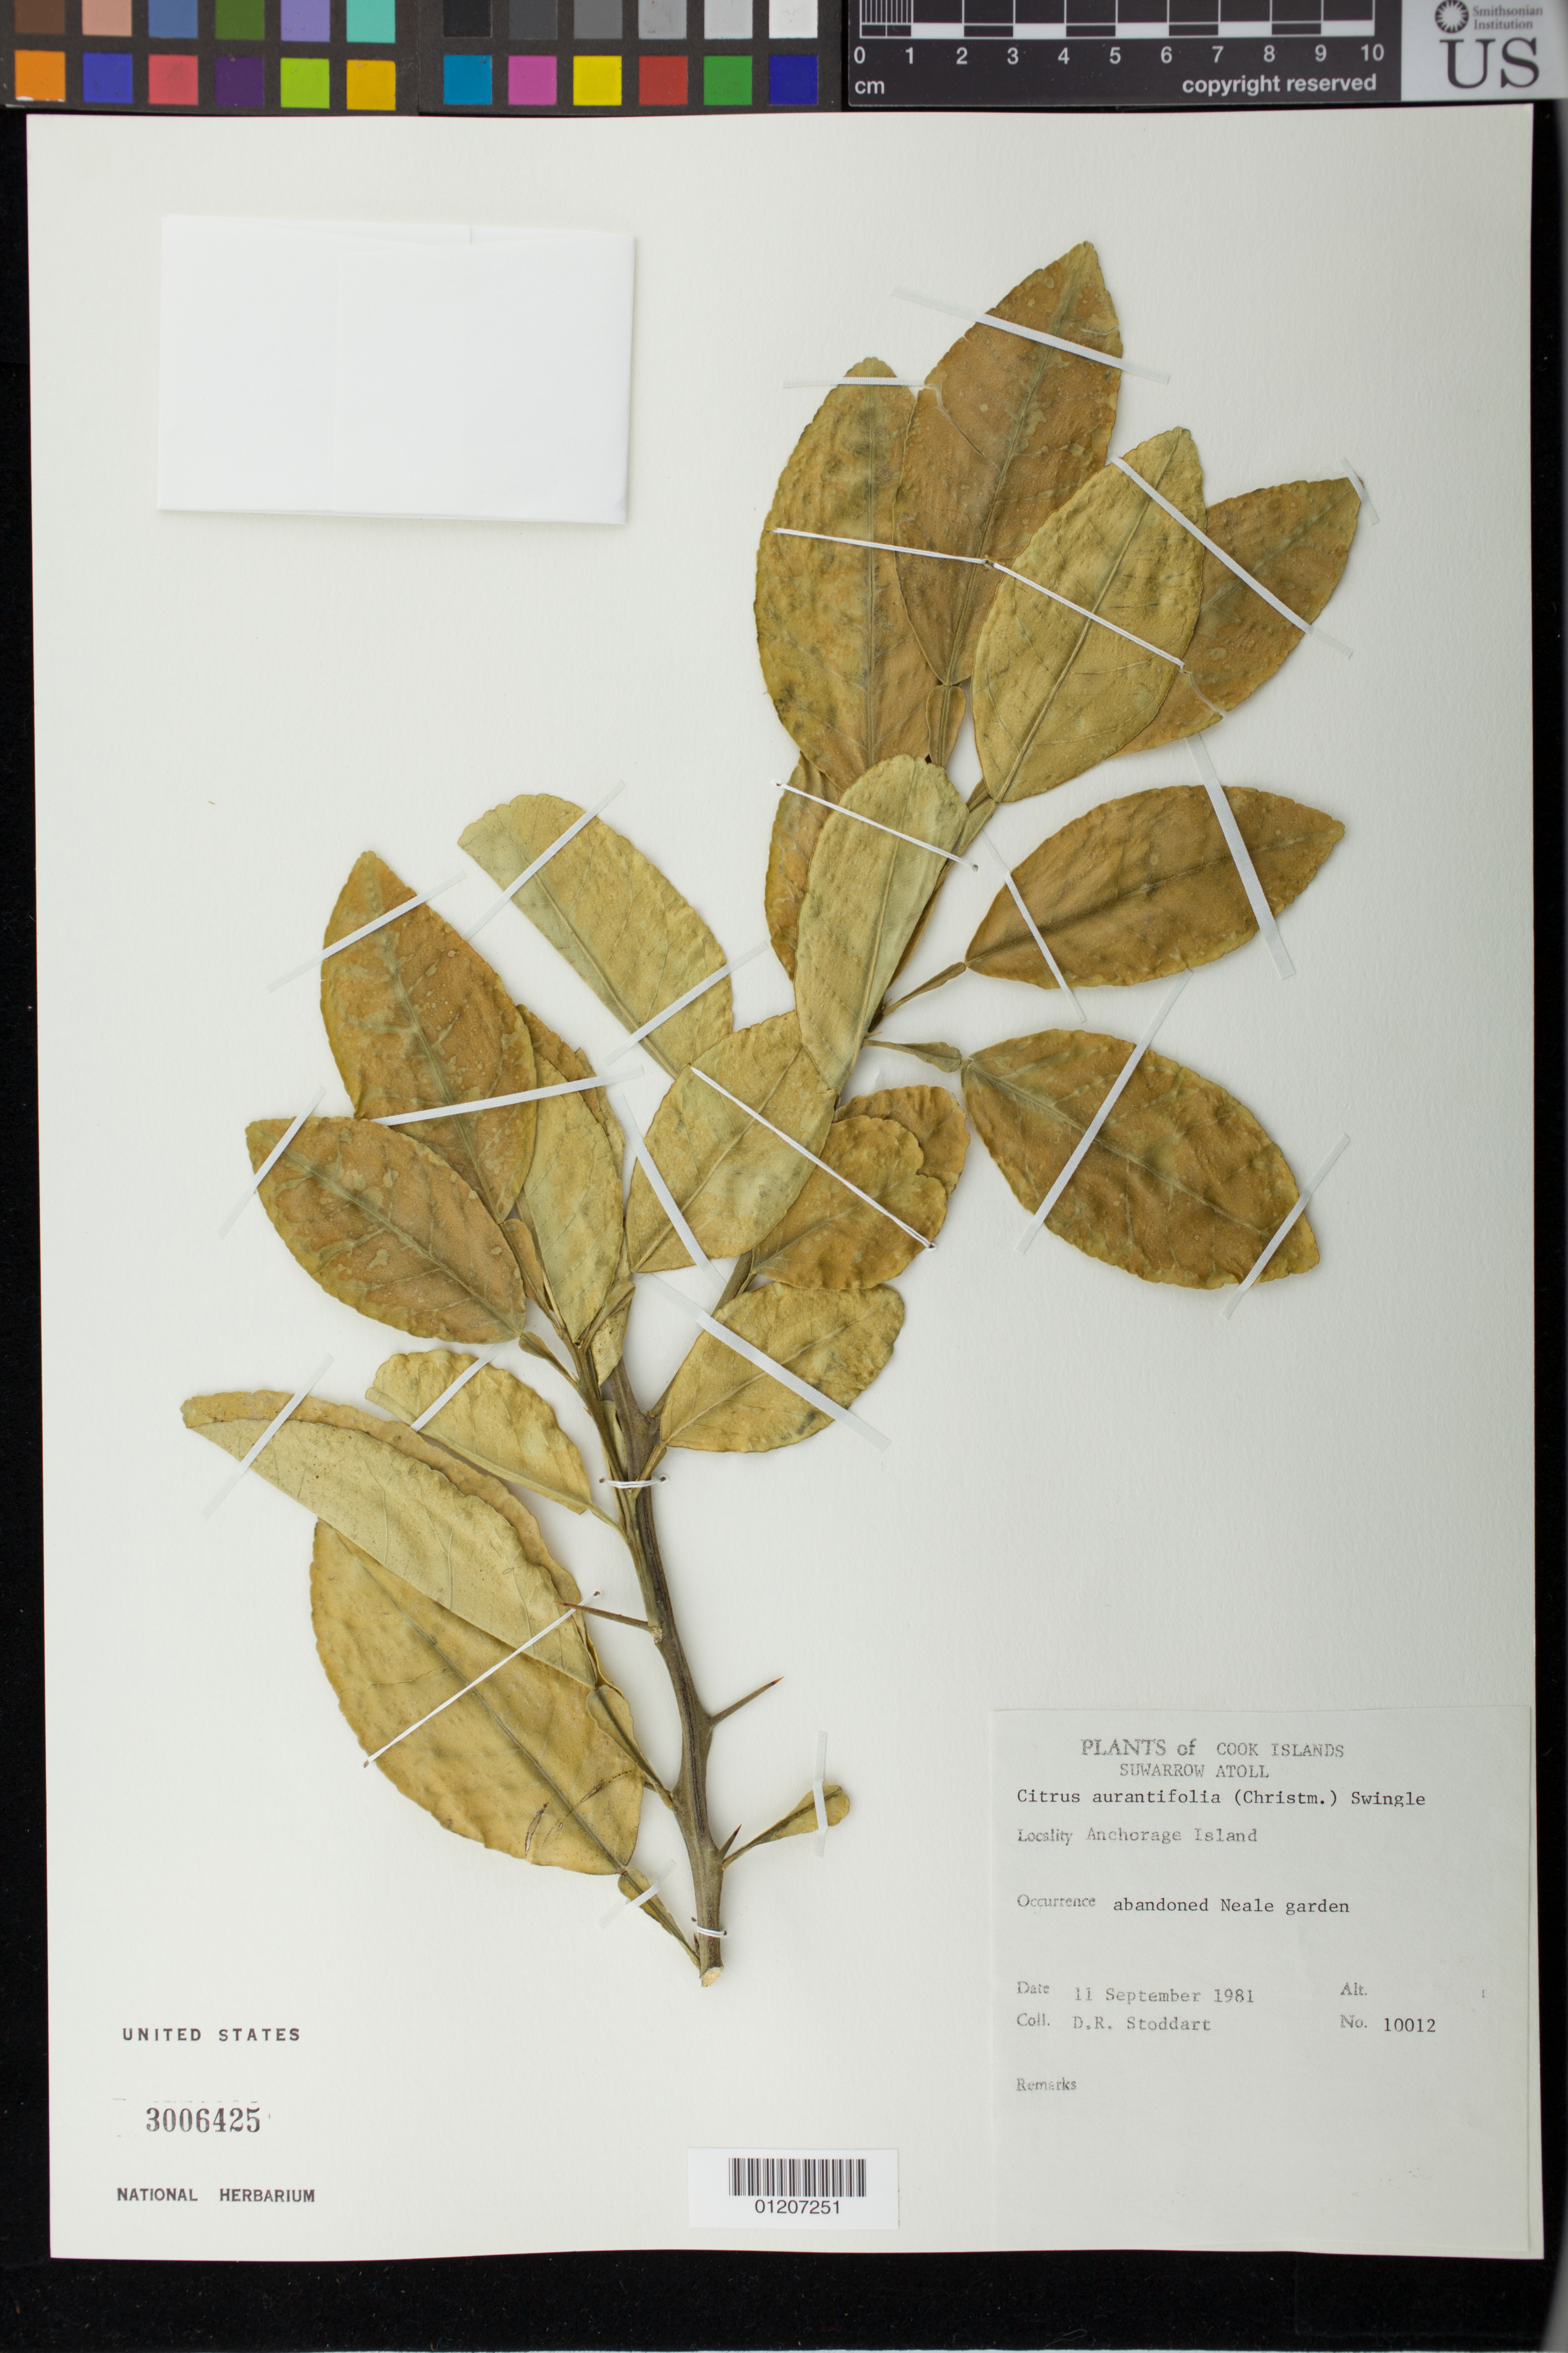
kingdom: Plantae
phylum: Tracheophyta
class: Magnoliopsida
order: Sapindales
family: Rutaceae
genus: Citrus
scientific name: Citrus x aurantifolia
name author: (Christm.) Swingle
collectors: D. R. Stoddart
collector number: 10012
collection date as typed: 11 Sep 1981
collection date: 1981-09-11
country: Cook Islands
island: Suwarrow Atoll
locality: Anchorage Island [Northern Cook Is.]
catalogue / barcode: US 3006425